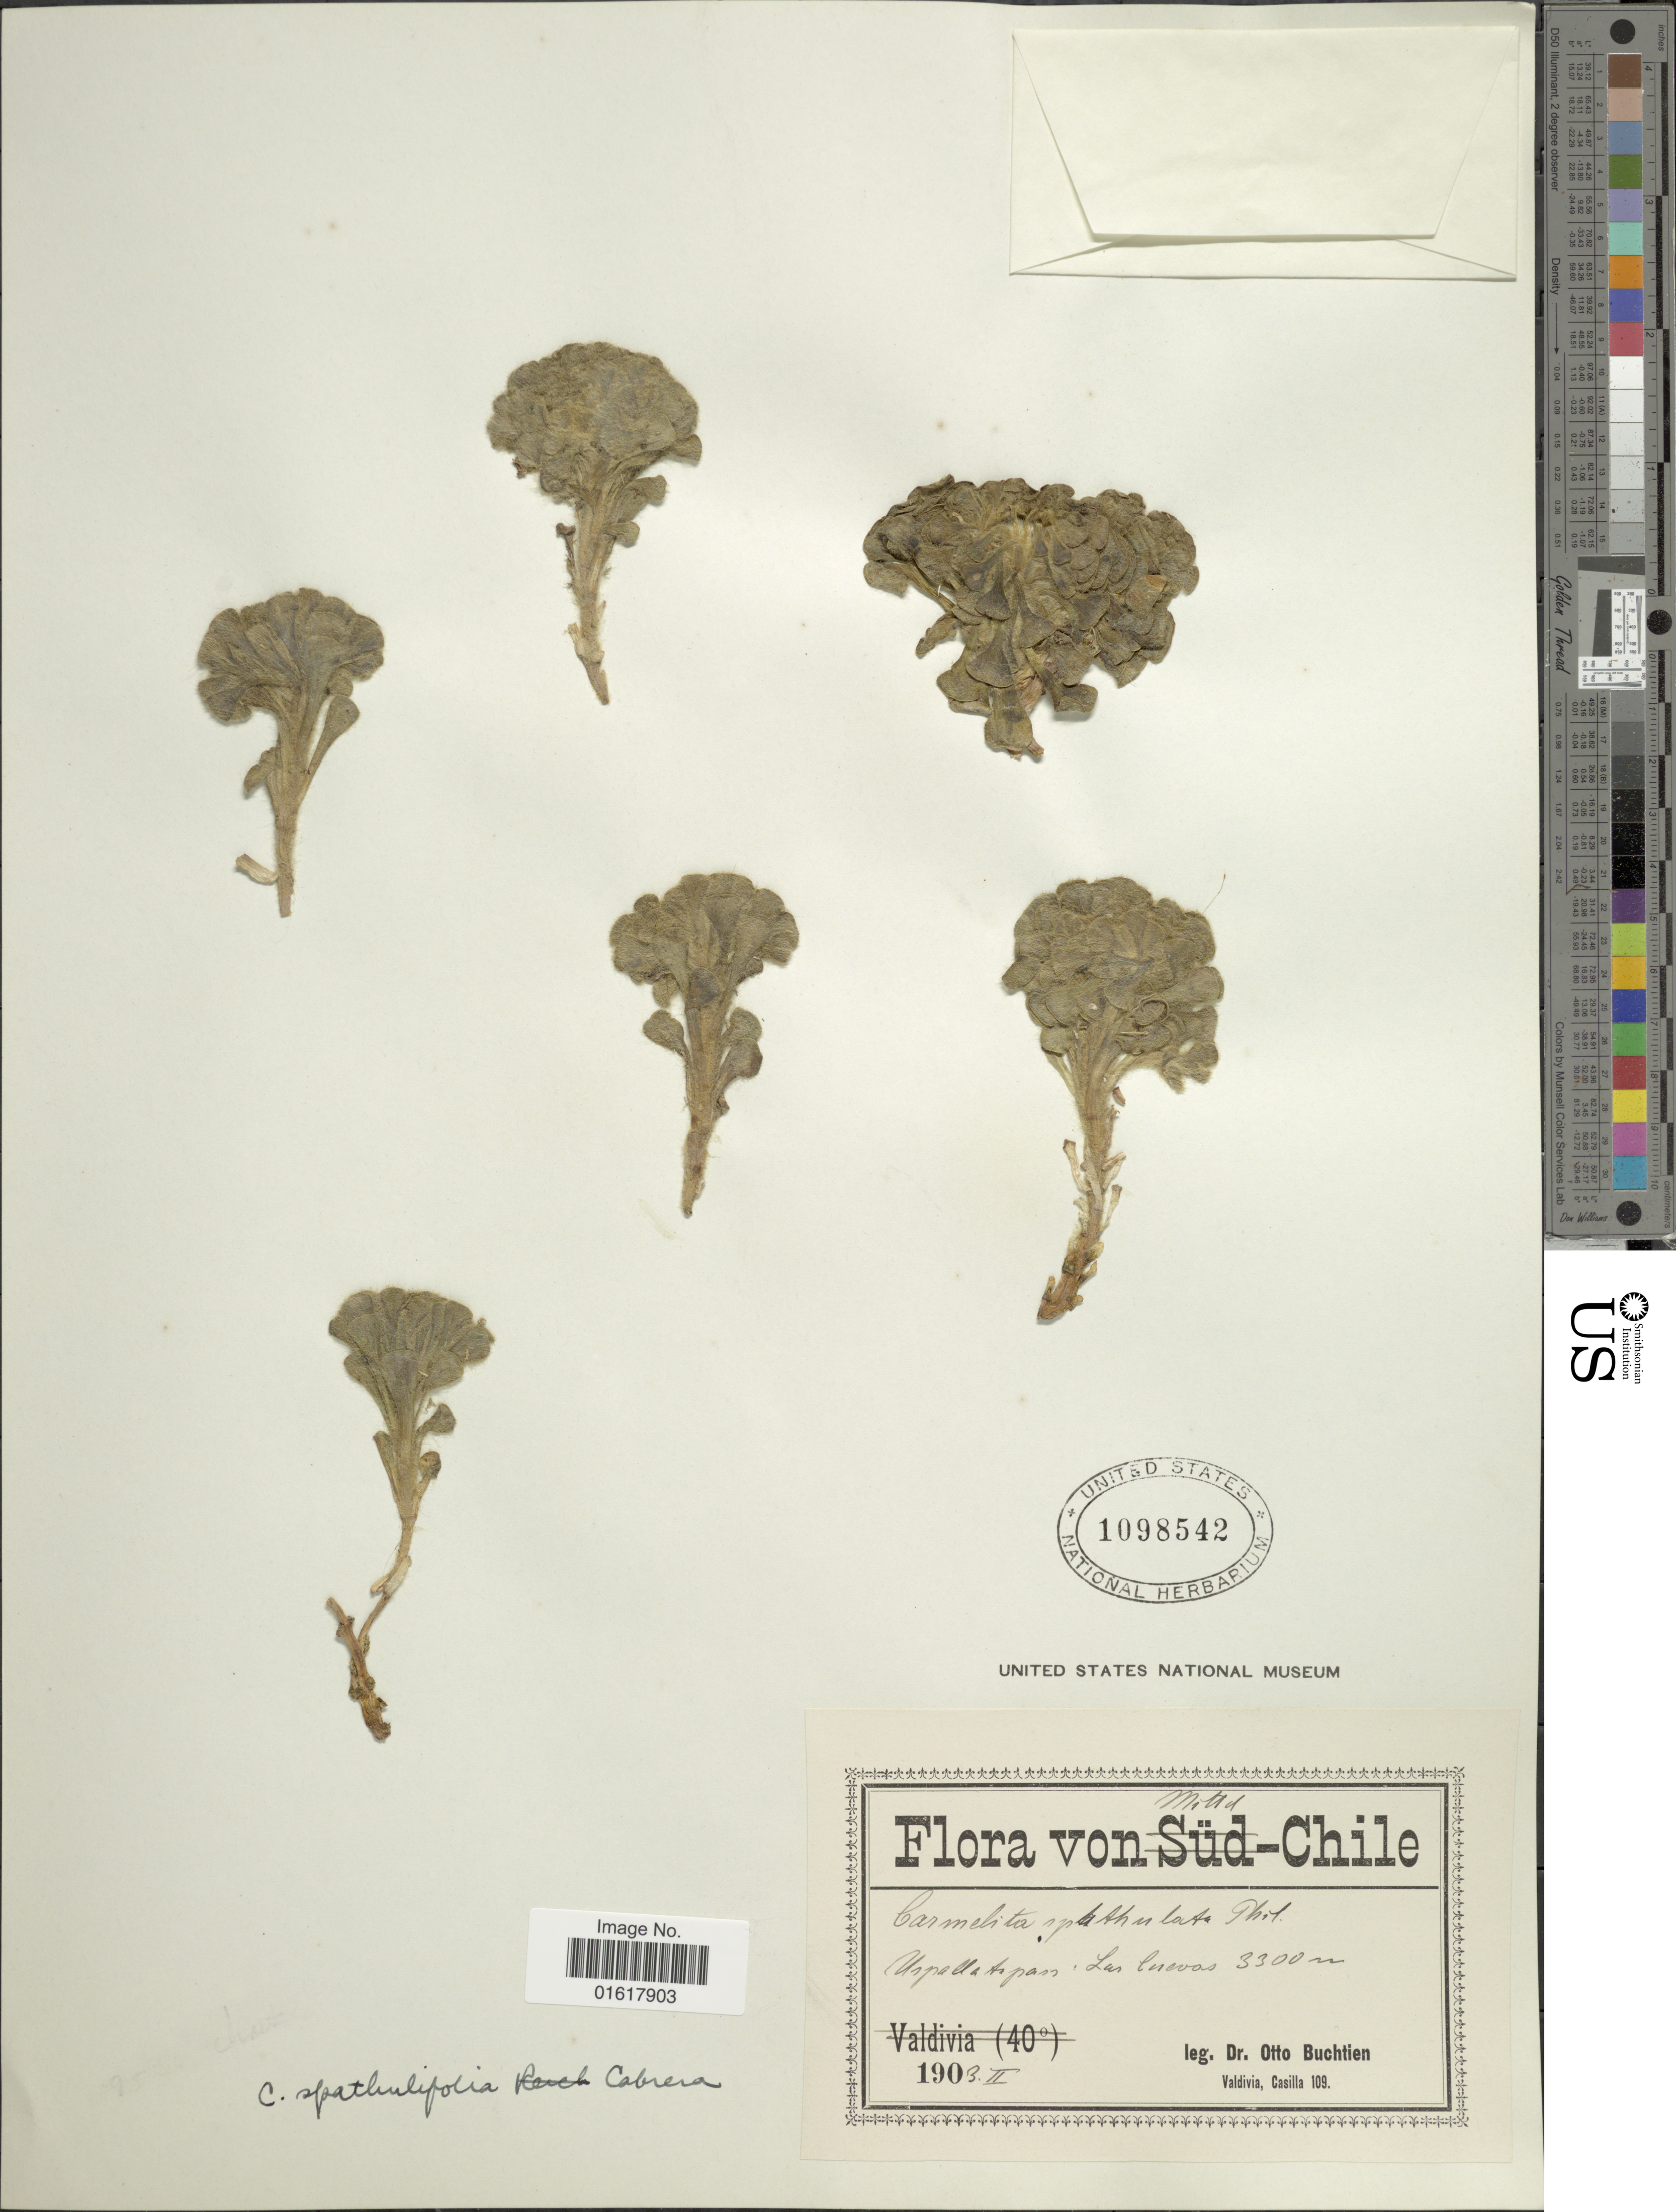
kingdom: Plantae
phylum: Tracheophyta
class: Magnoliopsida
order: Asterales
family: Asteraceae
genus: Chaetanthera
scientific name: Chaetanthera spathulifolia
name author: Cabrera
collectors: O. Buchtien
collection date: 1903-02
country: Chile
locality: Mitia-Chile. Uspallata Pass. Las Cuevas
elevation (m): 3300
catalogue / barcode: US 1098542